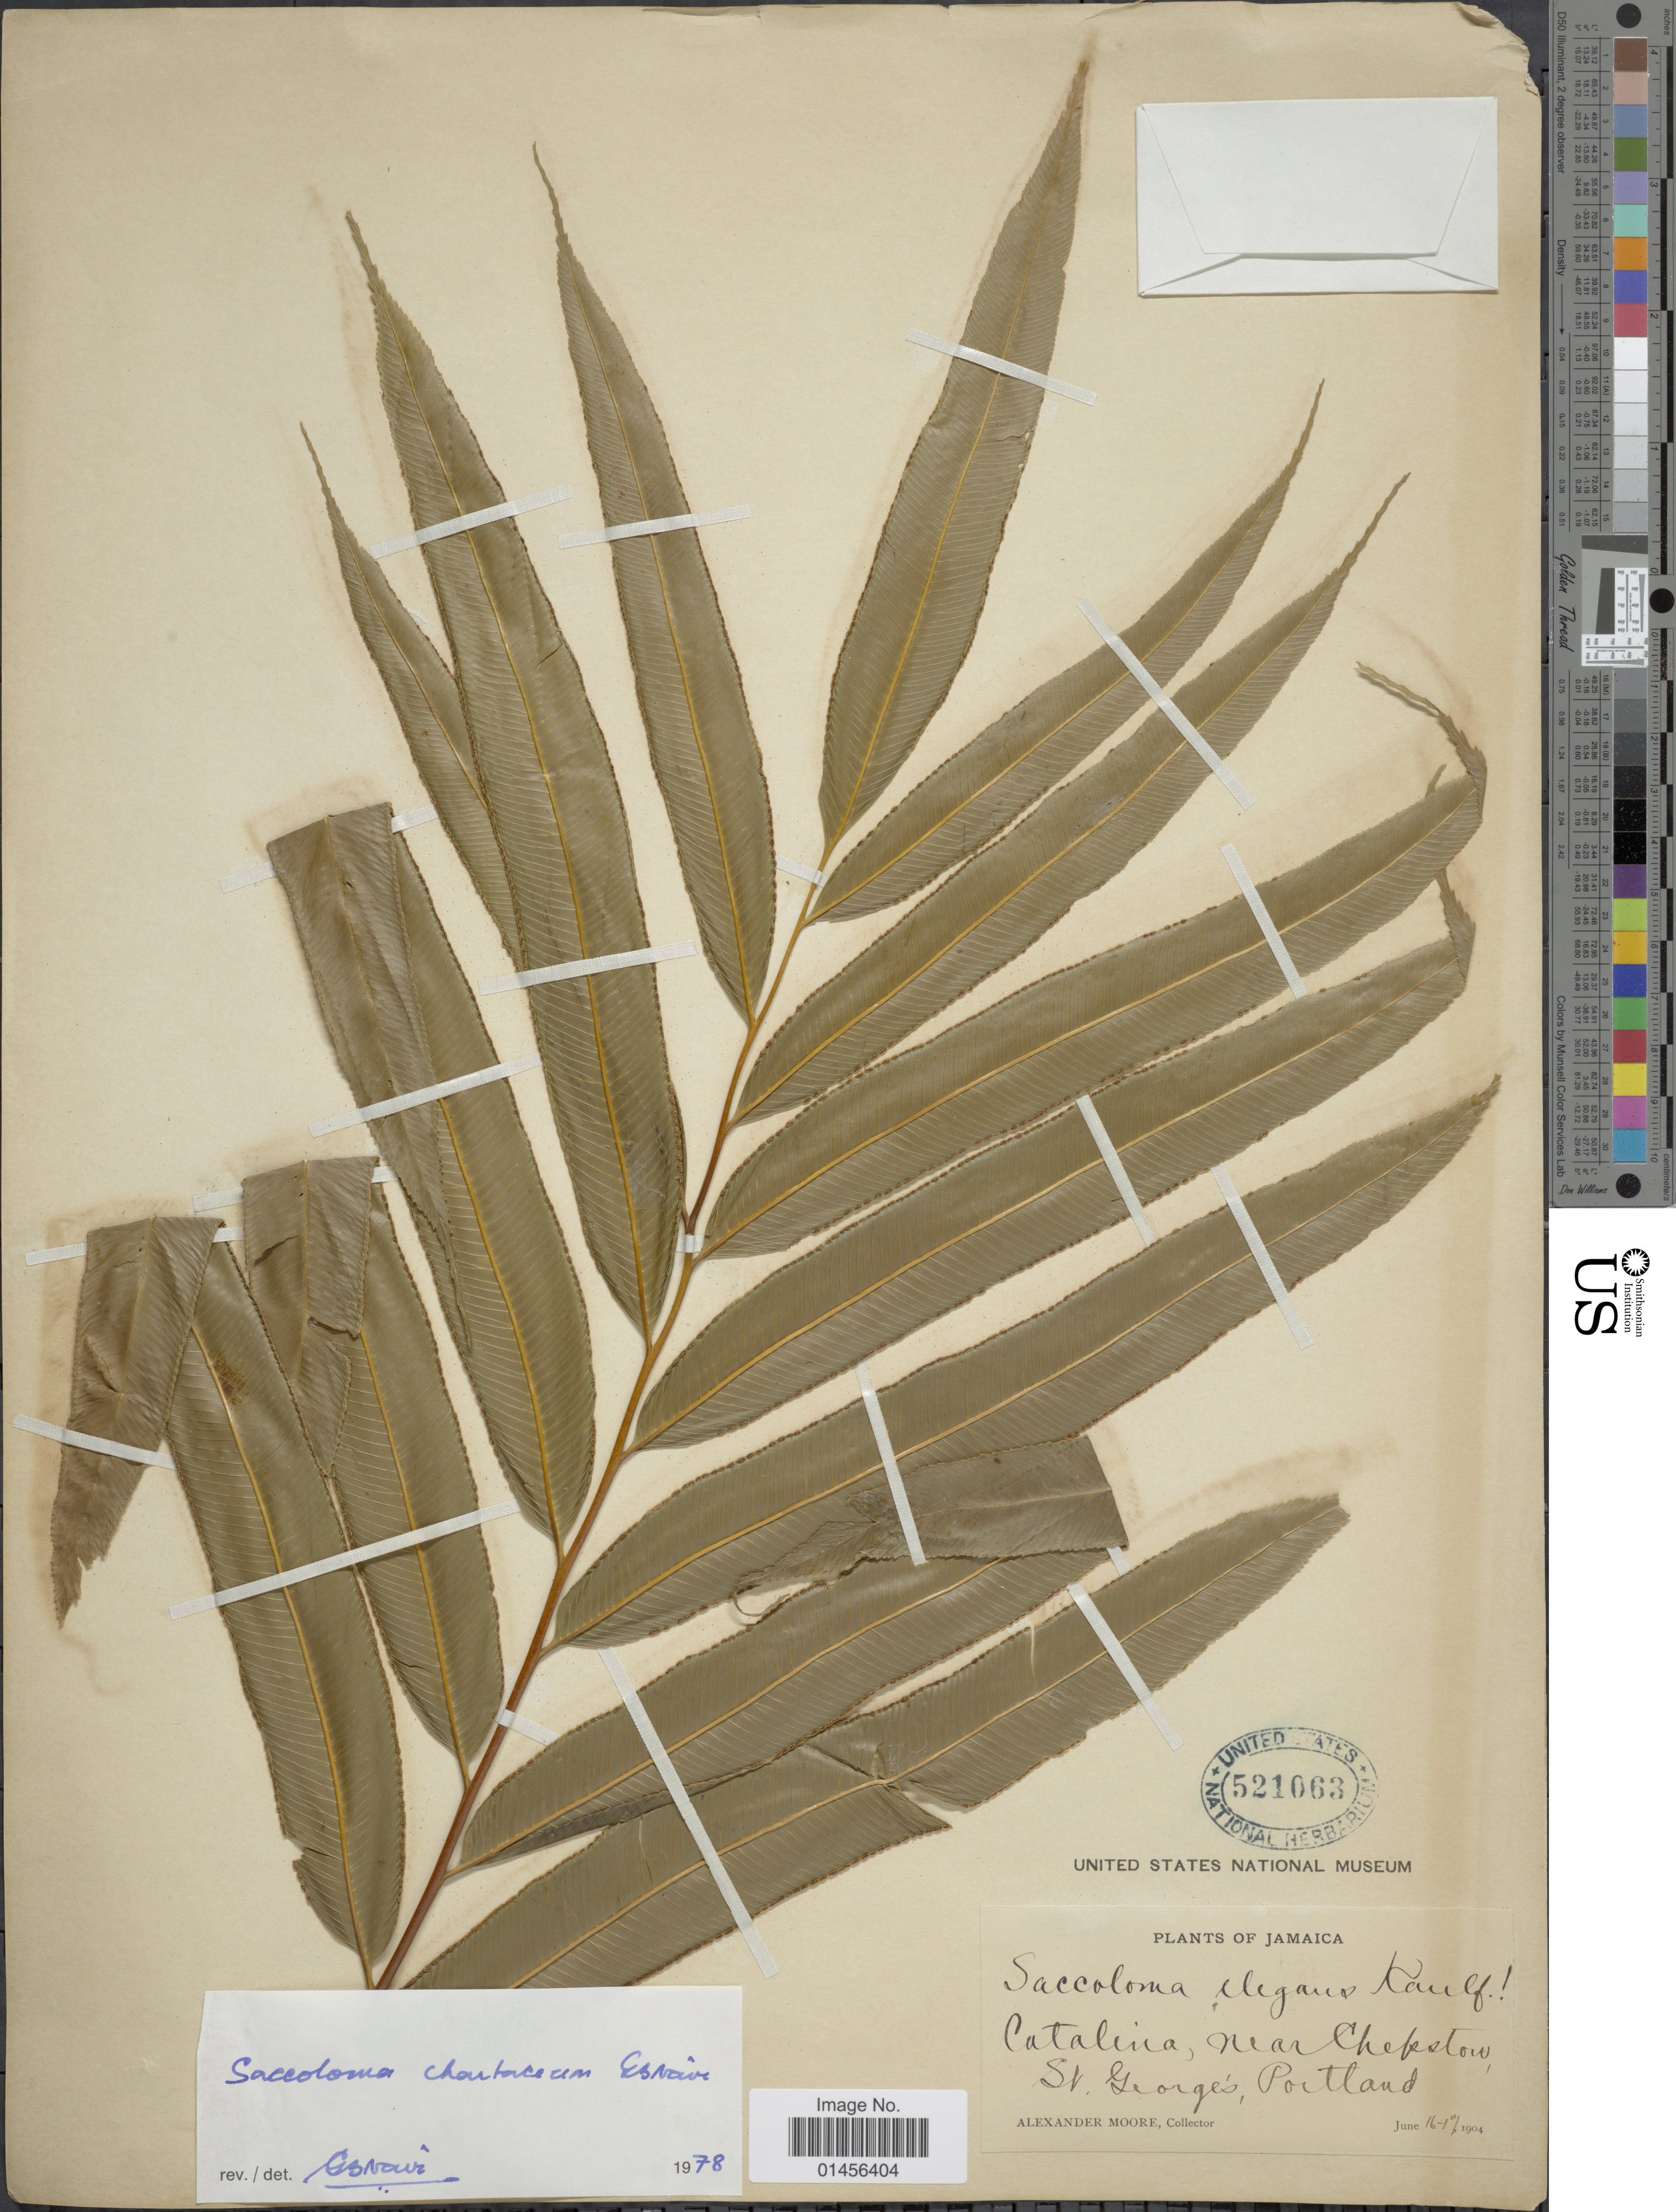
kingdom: Plantae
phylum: Tracheophyta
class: Polypodiopsida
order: Polypodiales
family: Saccolomataceae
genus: Saccoloma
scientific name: Saccoloma elegans subsp. chartaceum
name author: Cremers & K.U. Kramer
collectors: A. Moore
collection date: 1904-06-16/1904-06-17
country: Jamaica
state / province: Portland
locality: Catalina, near Chepstow St Georges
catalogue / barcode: US 521063